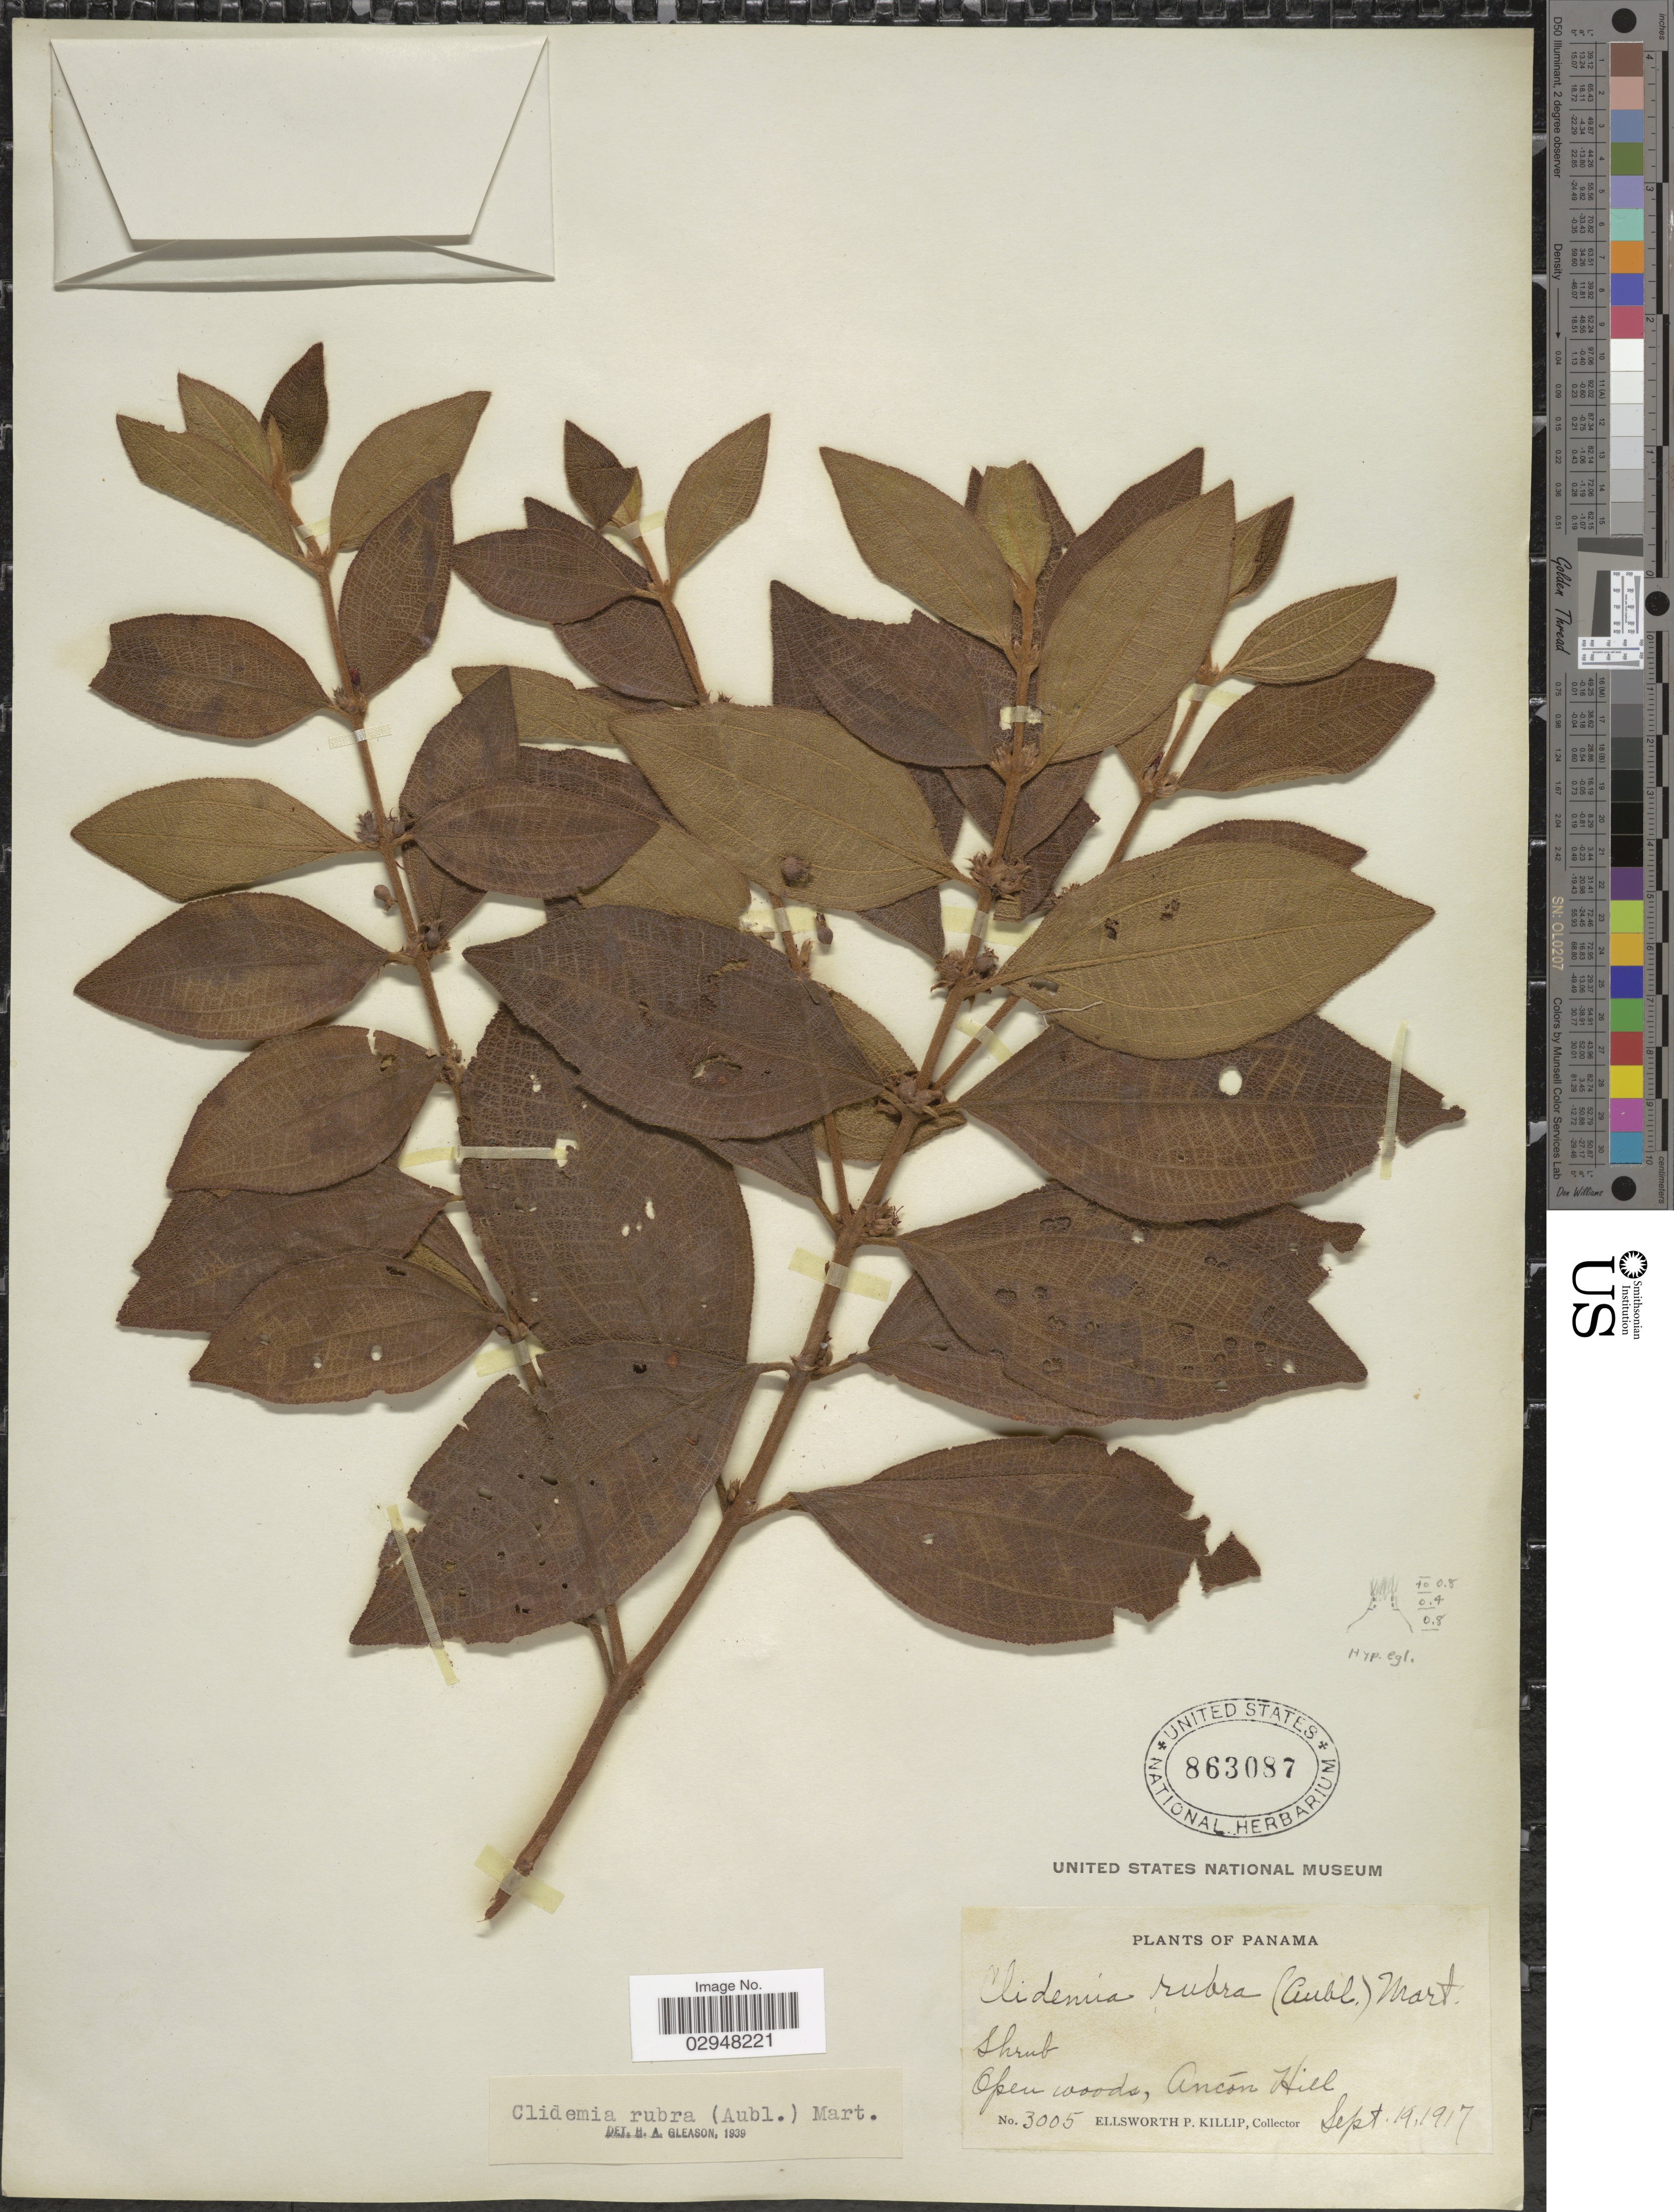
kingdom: Plantae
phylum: Tracheophyta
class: Magnoliopsida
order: Myrtales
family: Melastomataceae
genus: Clidemia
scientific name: Clidemia rubra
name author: (Aubl.) Mart.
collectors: E. P. Killip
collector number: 3005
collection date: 1917-09-19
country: Panama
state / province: Panamá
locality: Ancón Hill.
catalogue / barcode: US 863087